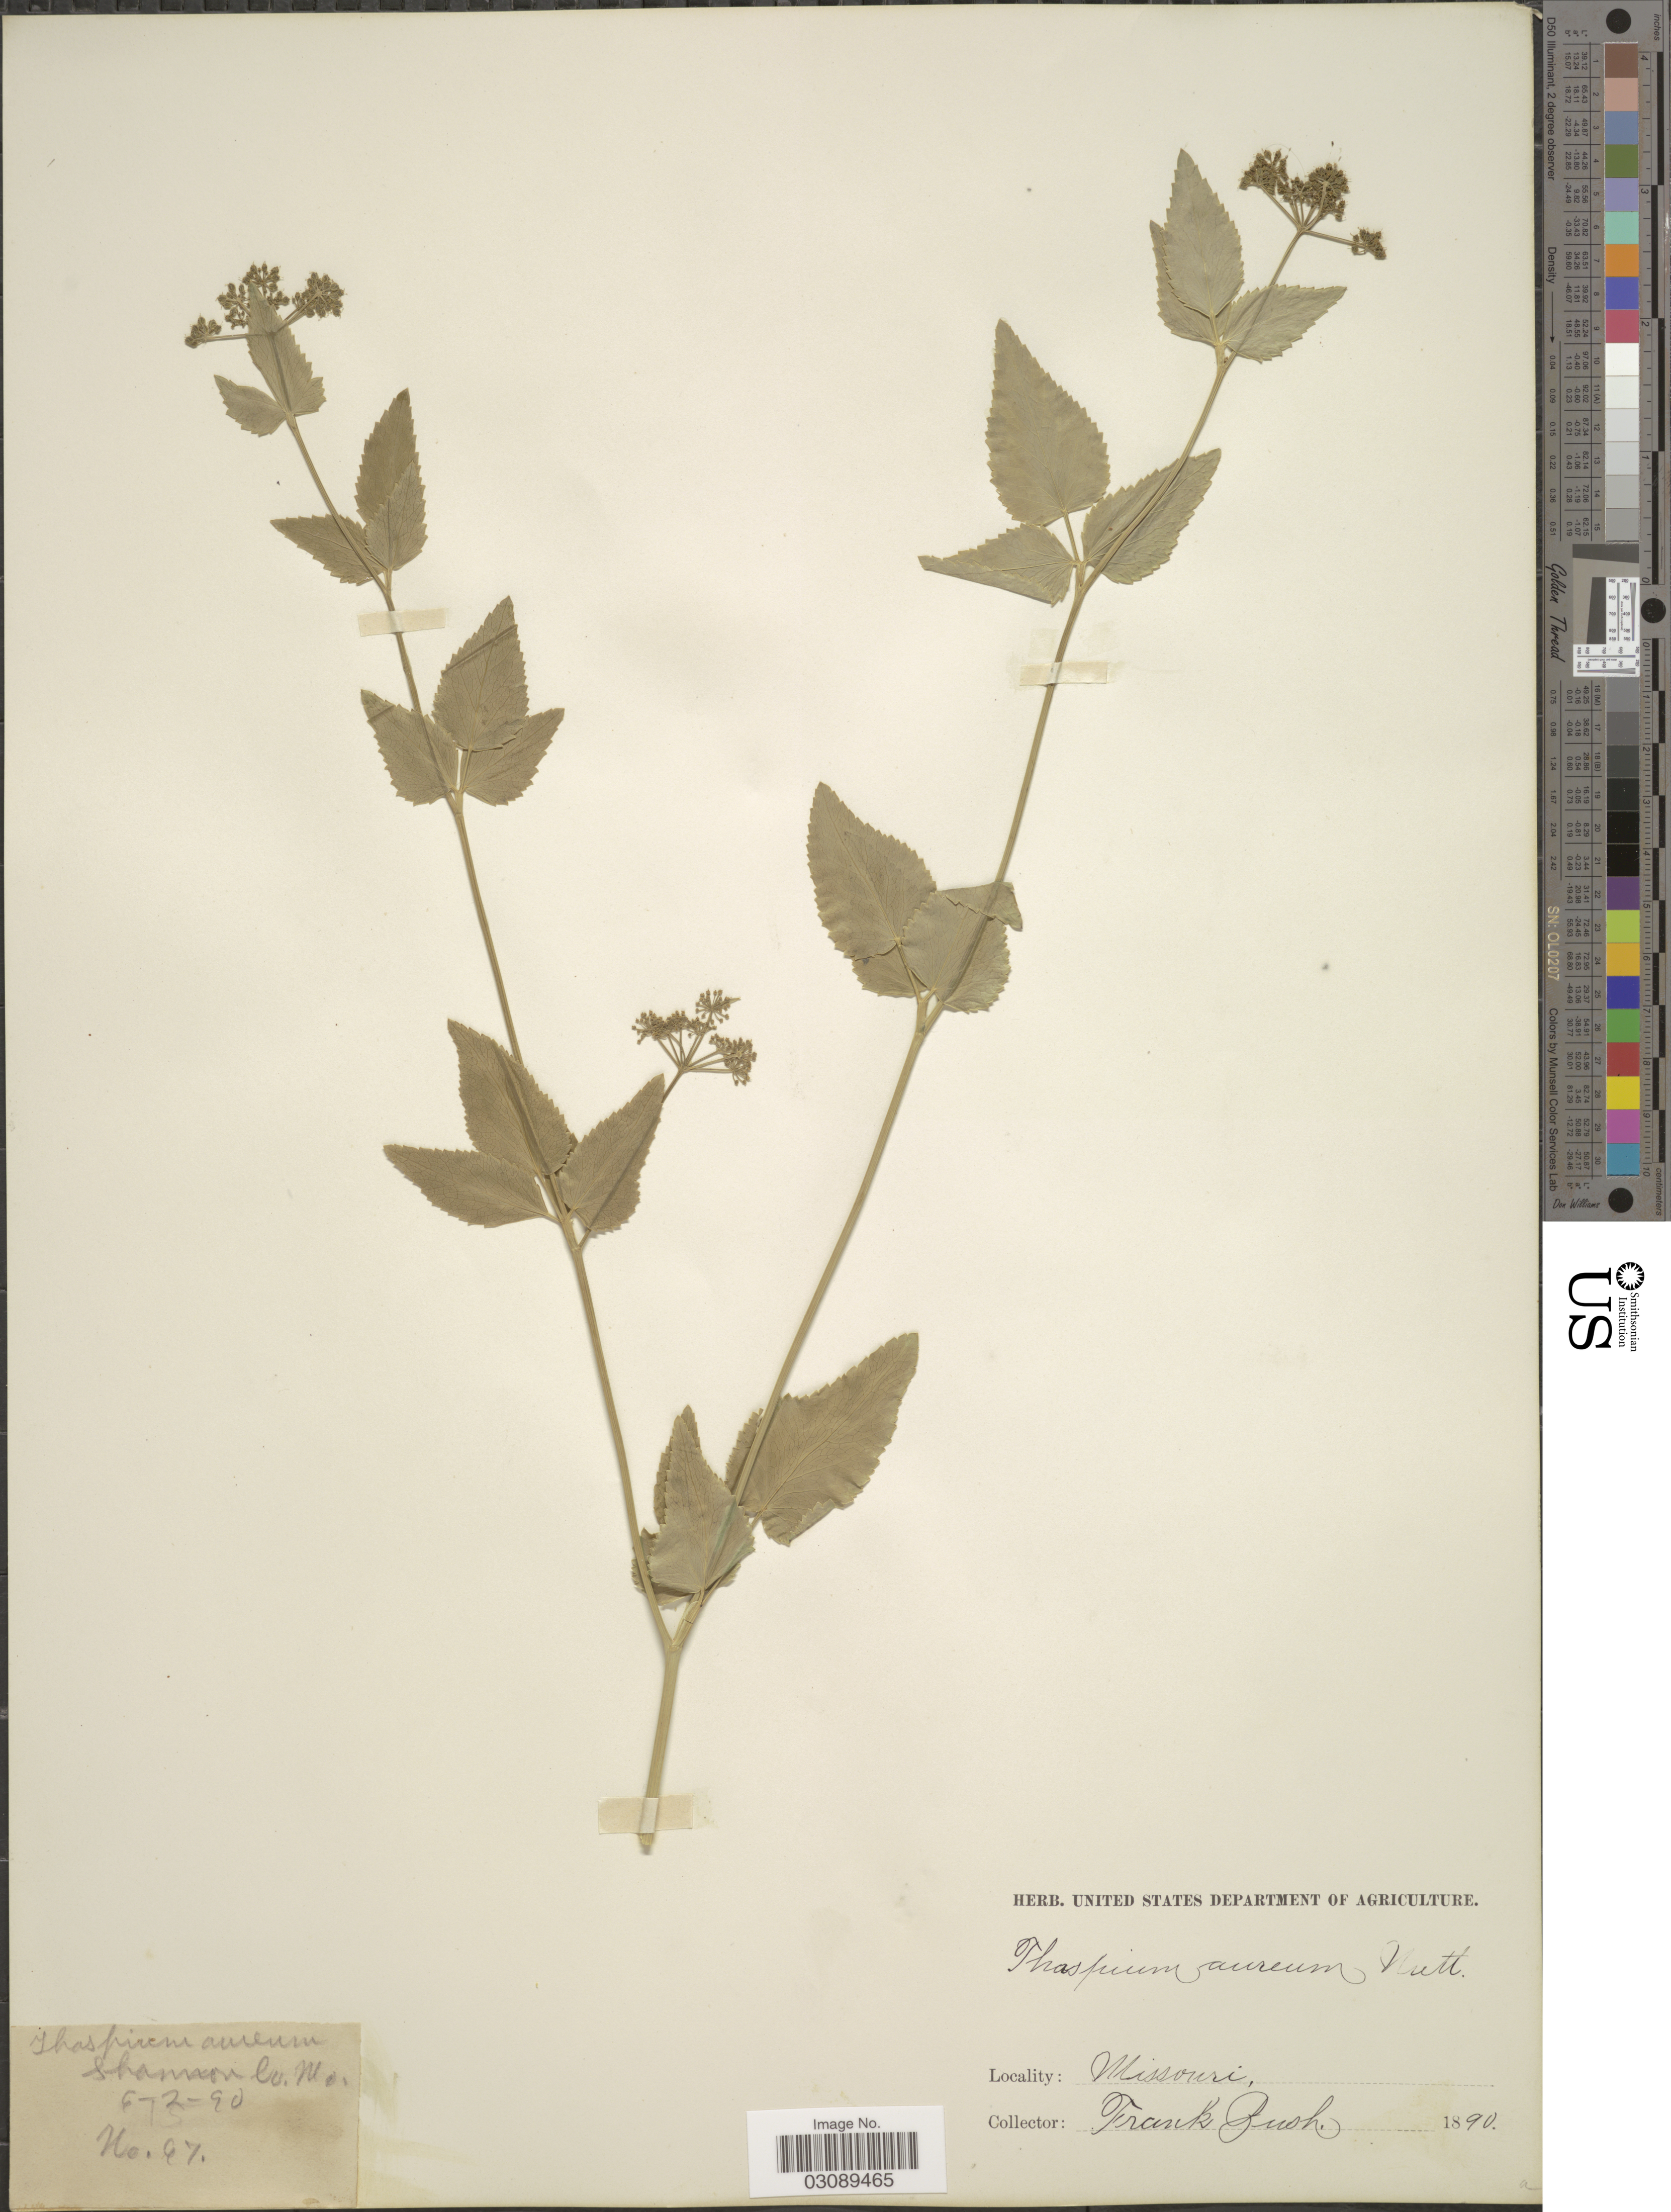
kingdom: Plantae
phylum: Tracheophyta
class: Magnoliopsida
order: Apiales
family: Apiaceae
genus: Thaspium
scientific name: Thaspium aureum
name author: (L.) Nutt.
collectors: F. Bush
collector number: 67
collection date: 1890-06-02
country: United States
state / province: Missouri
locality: Shannon Co.